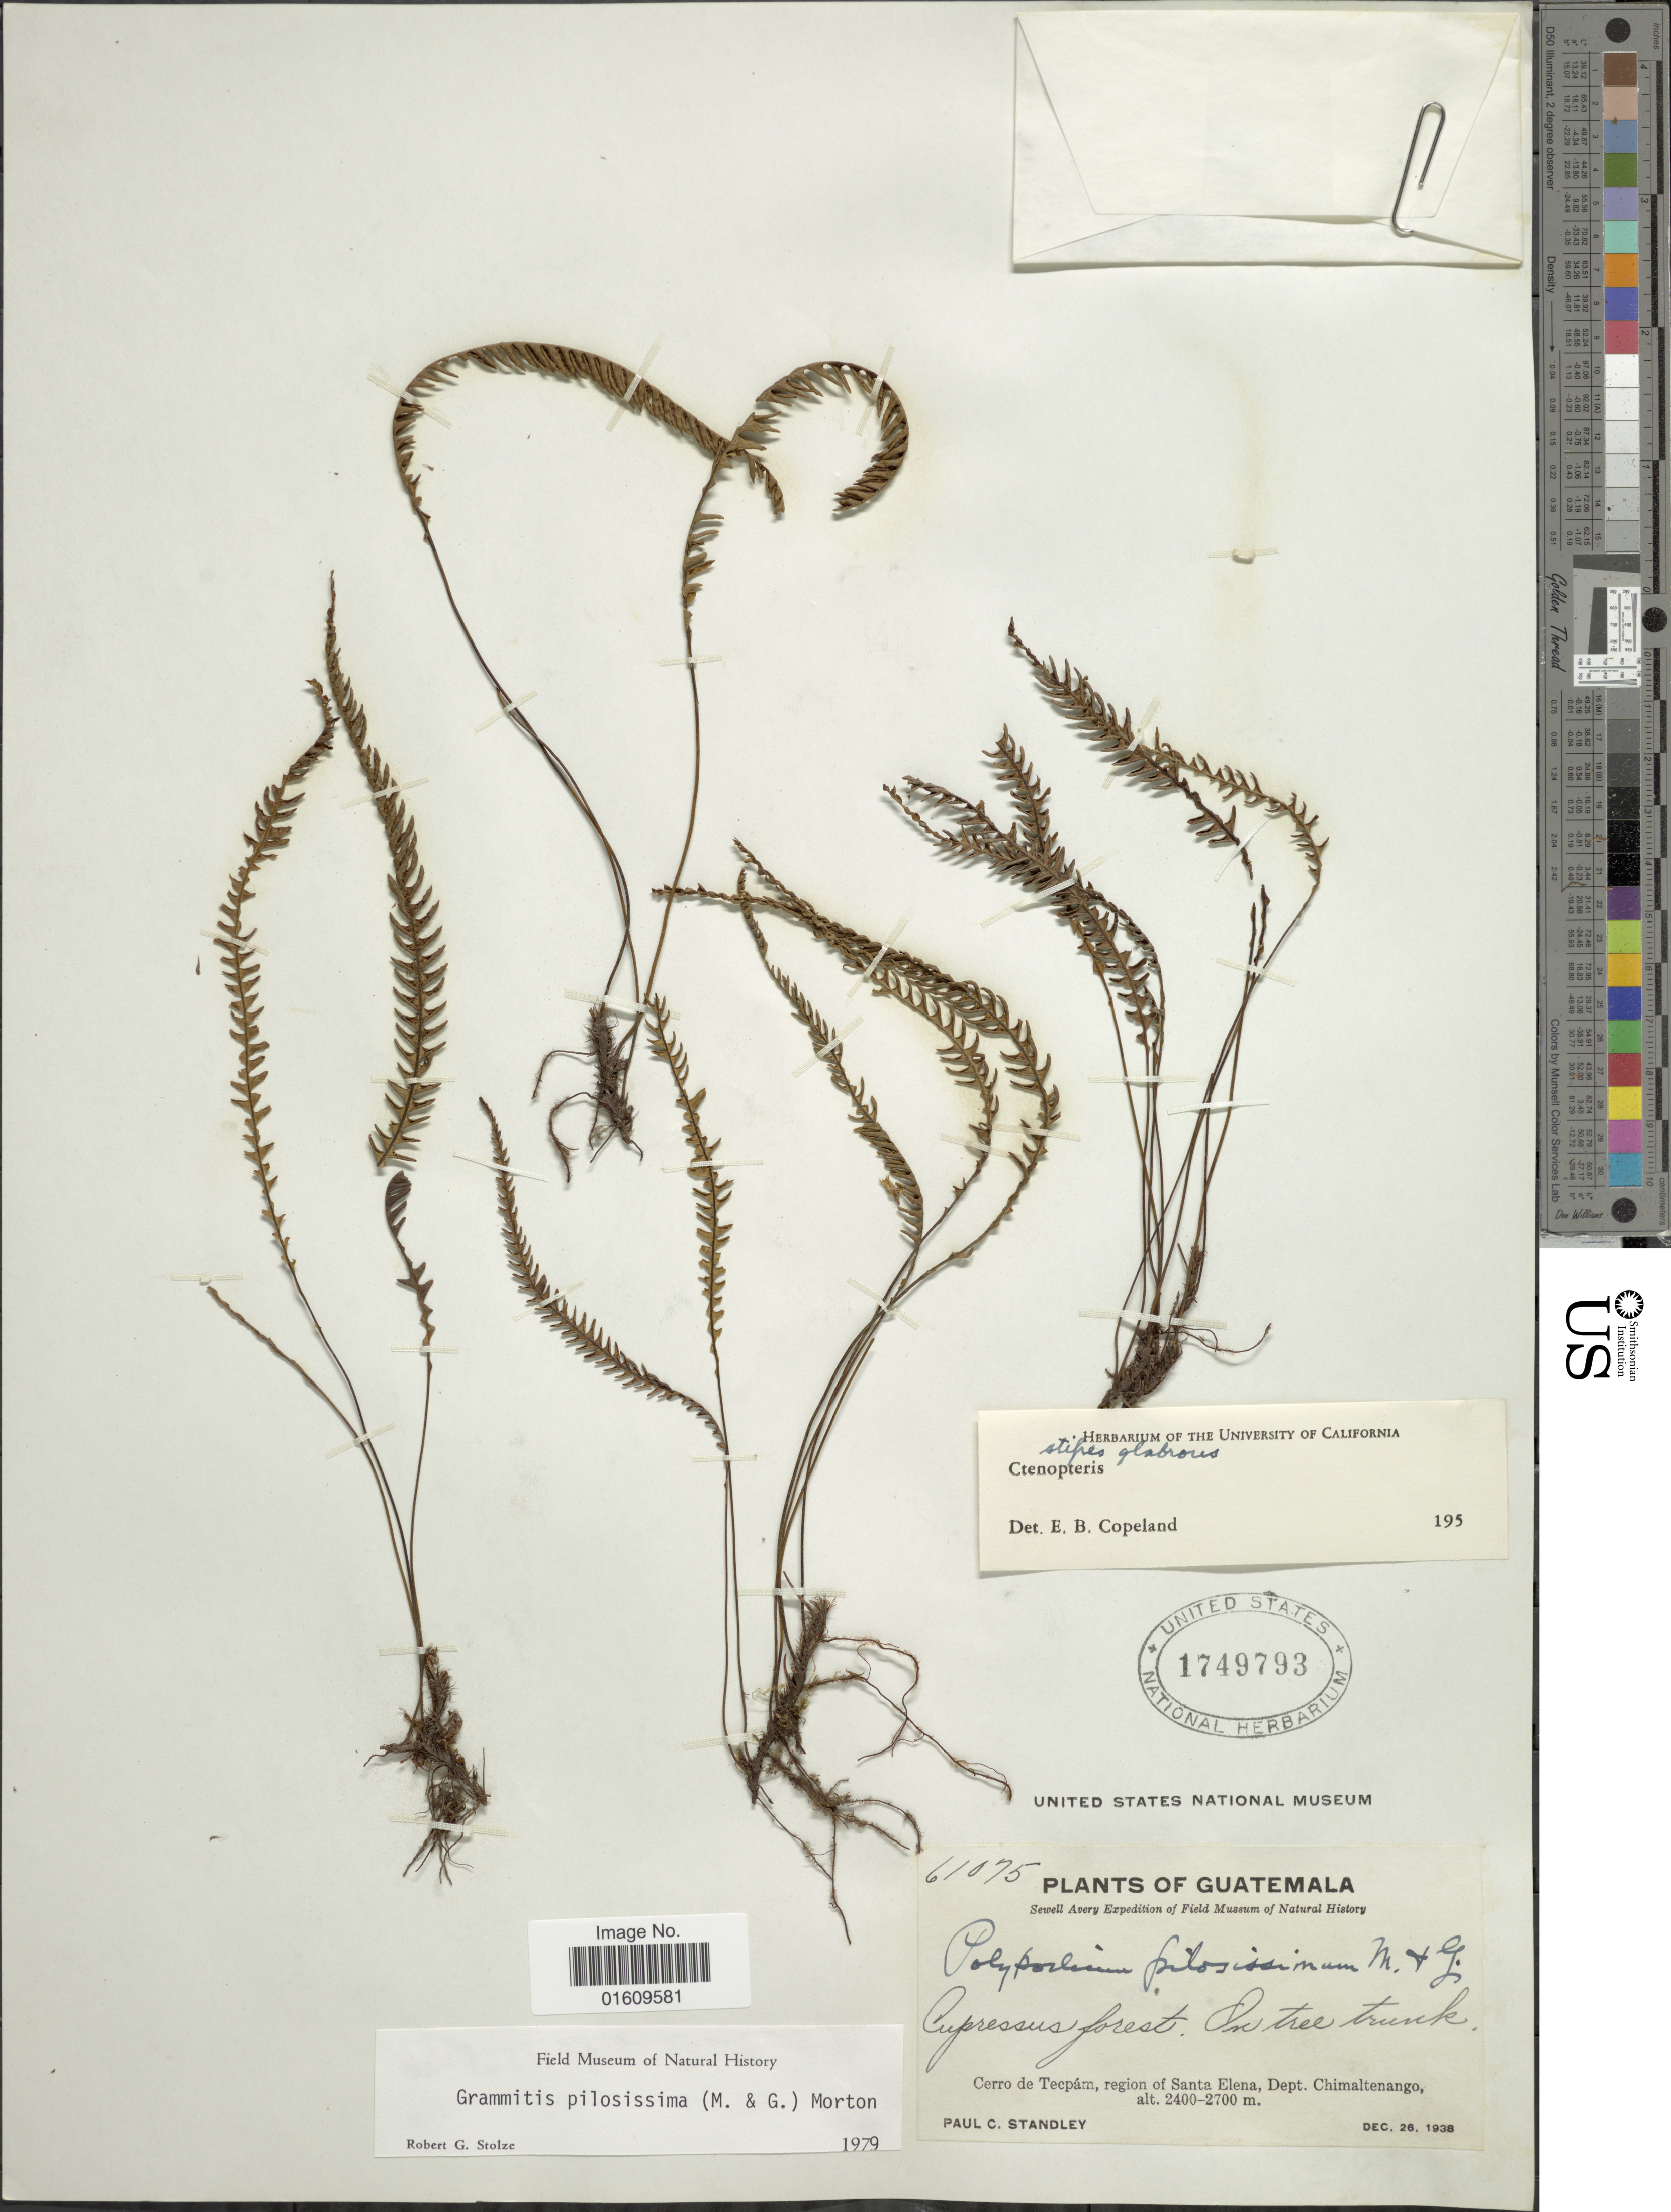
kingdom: Plantae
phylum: Tracheophyta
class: Polypodiopsida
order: Polypodiales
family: Polypodiaceae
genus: Melpomene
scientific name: Melpomene pilosissima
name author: (M. Martens & Galeotti) A.R. Sm. & R.C. Moran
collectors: P. C. Standley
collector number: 61075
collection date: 1938-12-26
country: Guatemala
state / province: Chimaltenango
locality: Cepressus forest, on tree trunk, cerro de Tecpam, region of Santa Elena, Dept.Chimaltenango.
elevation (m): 2400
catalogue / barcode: US 1749793